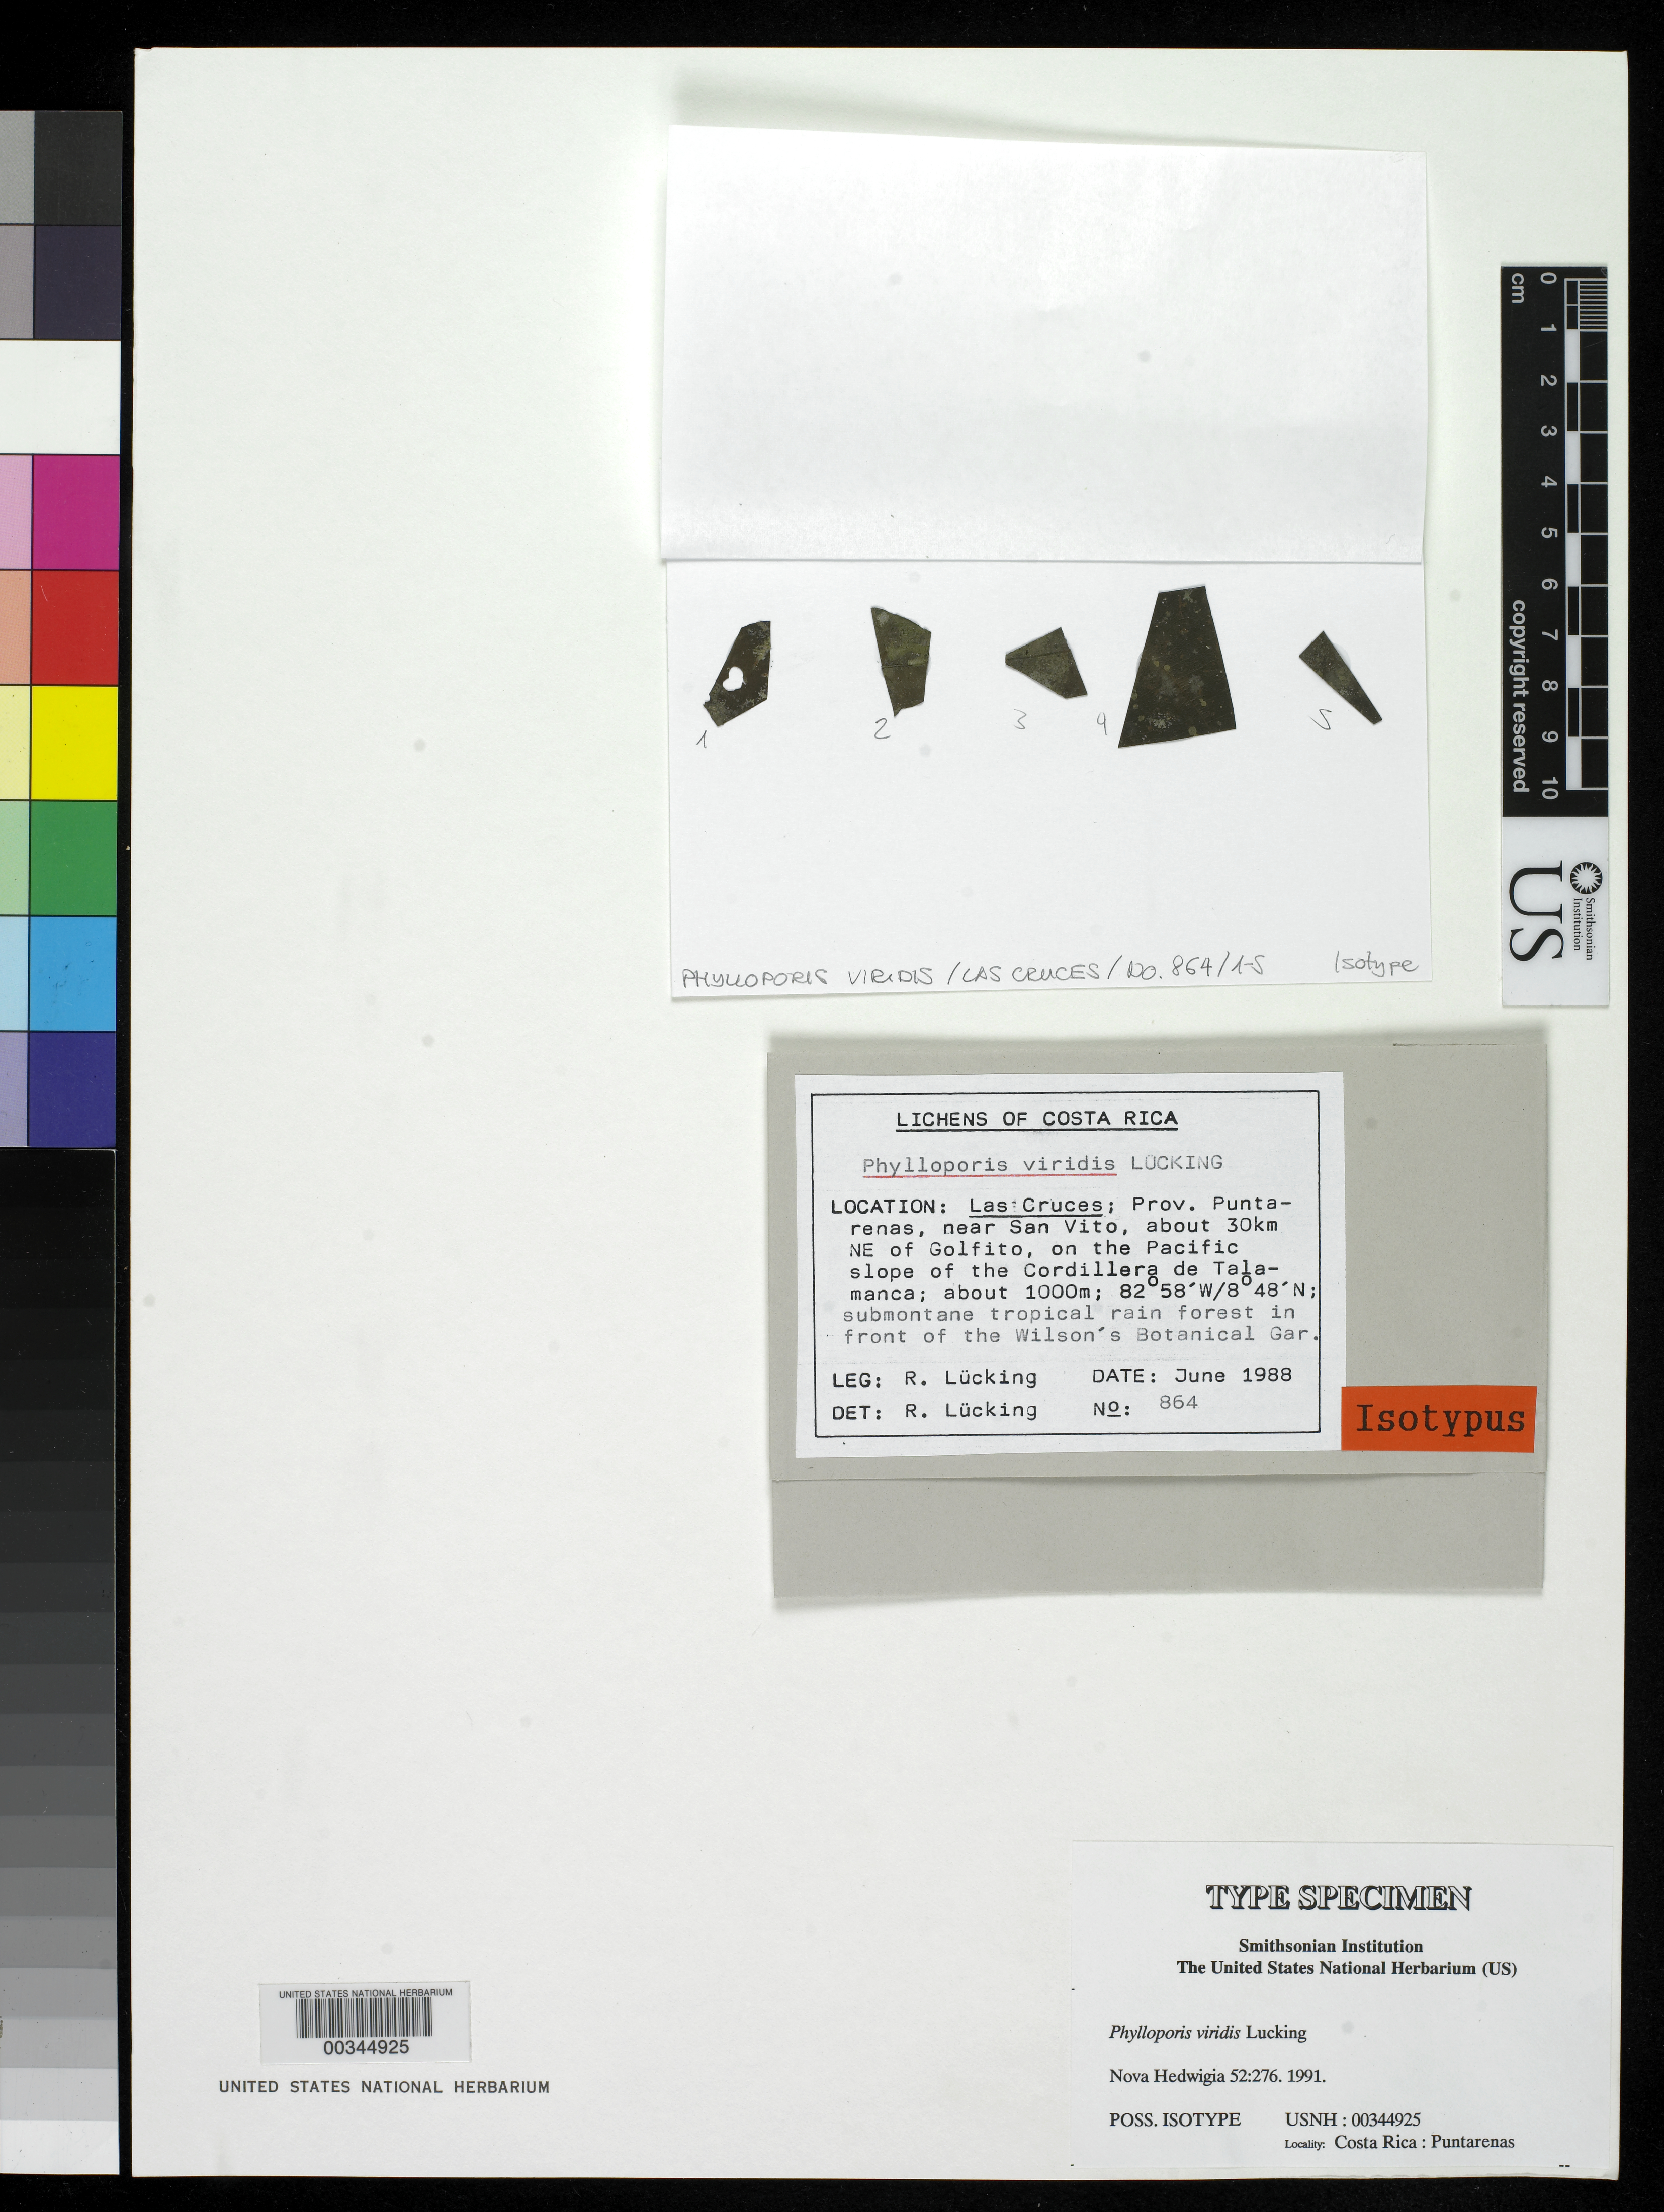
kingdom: Fungi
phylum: Ascomycota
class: Dothideomycetes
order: Strigulales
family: Strigulaceae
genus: Phylloporis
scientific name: Phylloporis viridis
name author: Lücking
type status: Possible Isotype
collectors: R. Lücking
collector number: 864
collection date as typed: Jun 1988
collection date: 1988-06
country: Costa Rica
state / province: Puntarenas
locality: Las Cruces, near San Vito, ca. 30 km NE of Golfito, on Pacific slope of Corderilla de Talamanca.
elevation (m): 1000